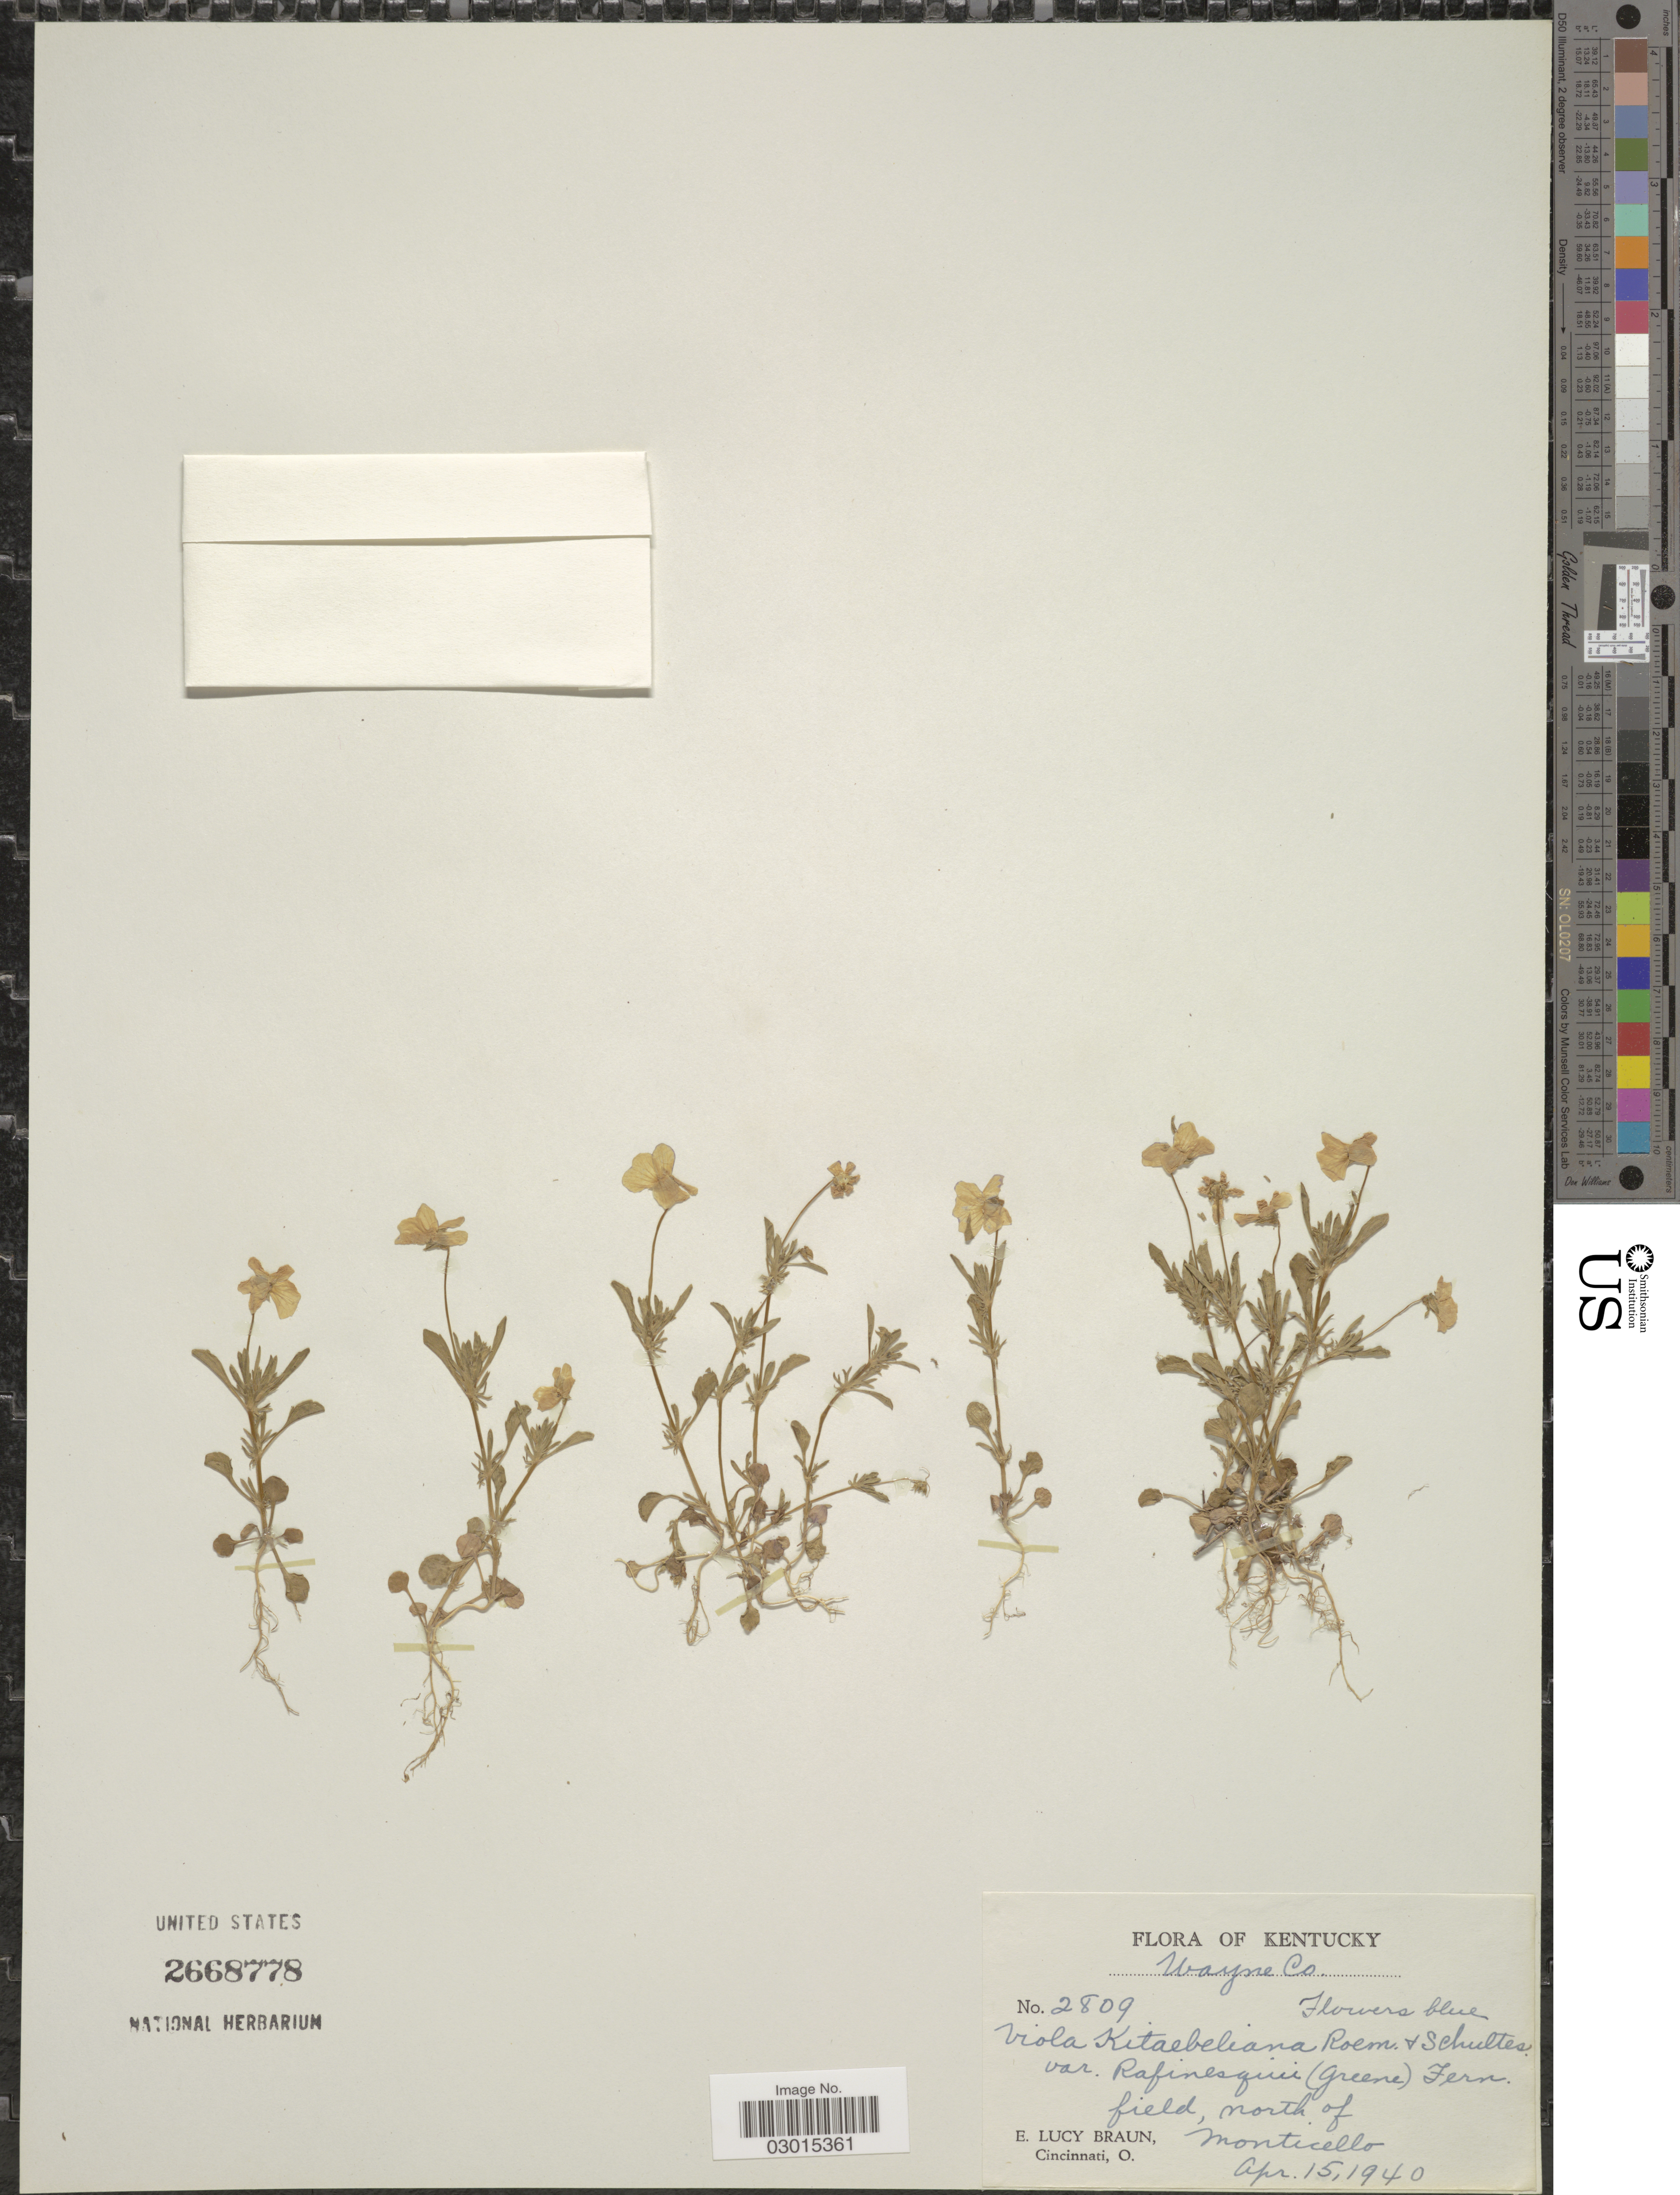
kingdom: Plantae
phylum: Tracheophyta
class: Magnoliopsida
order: Malpighiales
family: Violaceae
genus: Viola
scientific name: Viola kitaibeliana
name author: Schult.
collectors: E. L. Braun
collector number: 2809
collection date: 1940-04-15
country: United States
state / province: Kentucky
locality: Wayne Co. North of Monticello.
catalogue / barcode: US 2668778